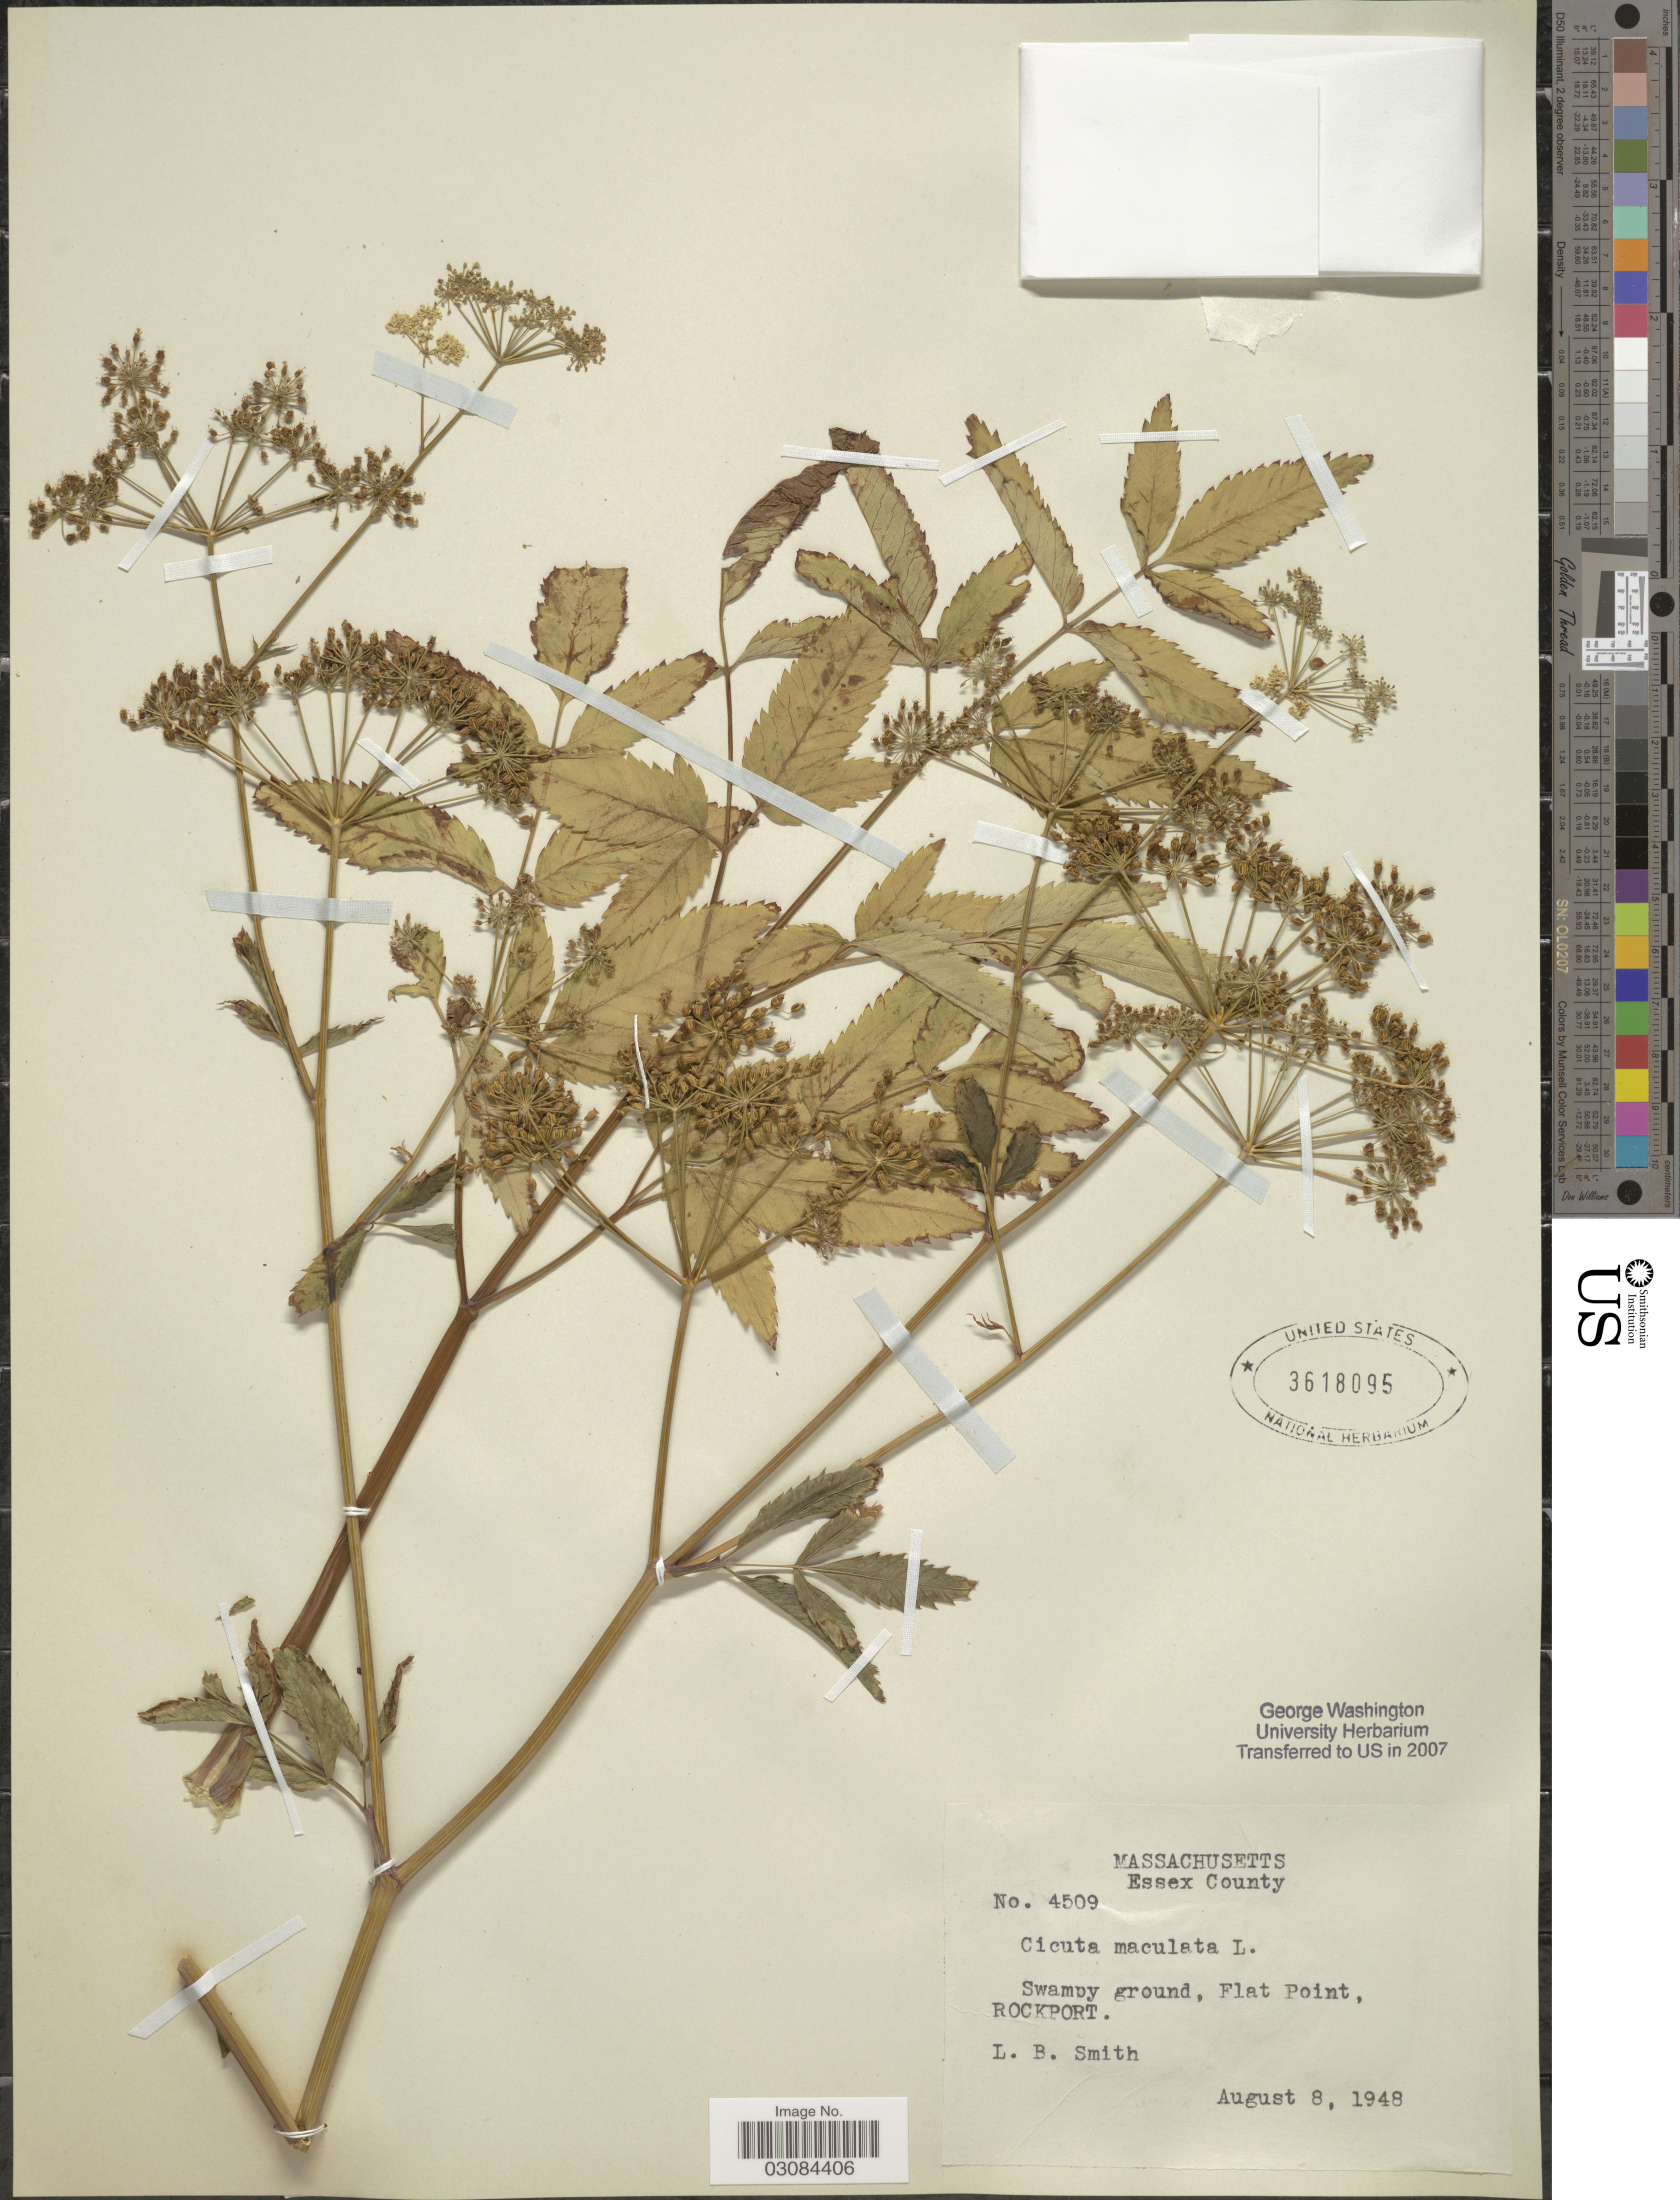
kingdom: Plantae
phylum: Tracheophyta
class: Magnoliopsida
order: Apiales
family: Apiaceae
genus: Cicuta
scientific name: Cicuta maculata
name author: L.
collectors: L. Smith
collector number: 4509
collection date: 1948-08-08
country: United States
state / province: Massachusetts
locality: Essex County. Flat Point, Rockport.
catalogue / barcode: US 3618095